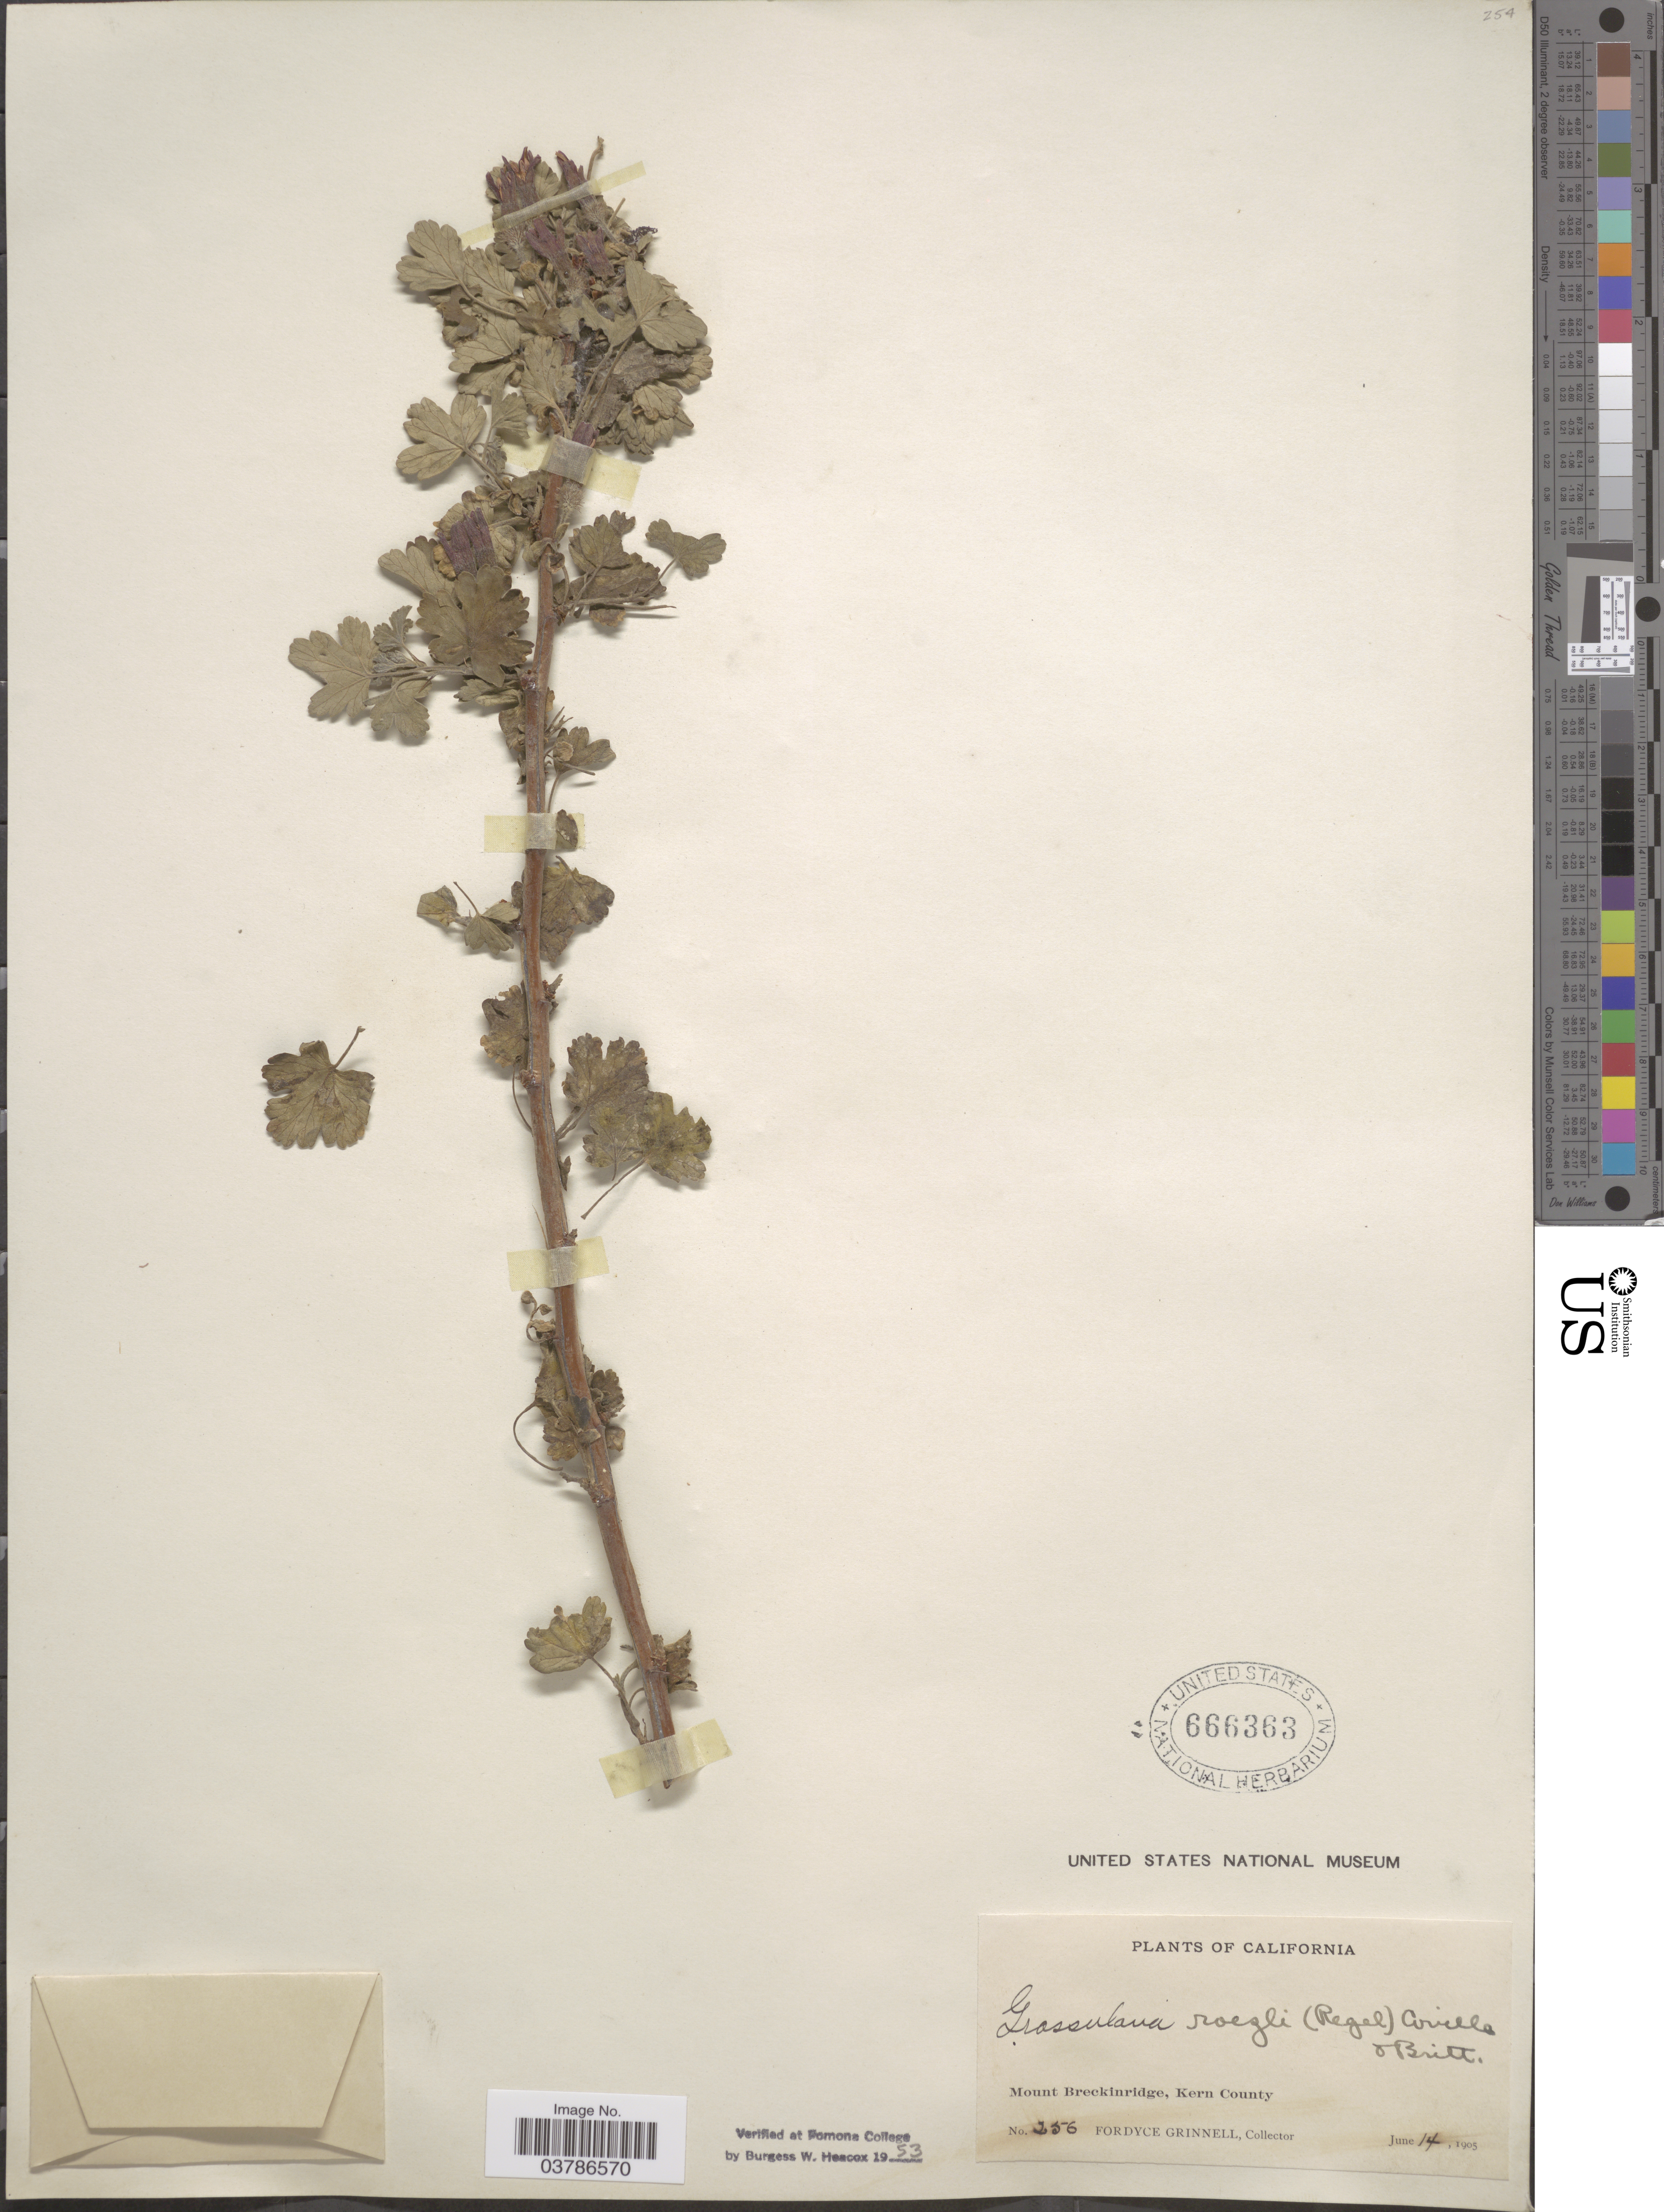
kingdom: Plantae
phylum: Tracheophyta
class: Magnoliopsida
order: Saxifragales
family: Grossulariaceae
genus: Ribes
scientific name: Ribes roezlii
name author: Regel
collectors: F. Grinnell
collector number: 256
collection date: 1905-06-14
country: United States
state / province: California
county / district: Kern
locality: Mount Breckinridge, Kern County.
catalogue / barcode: US 666363